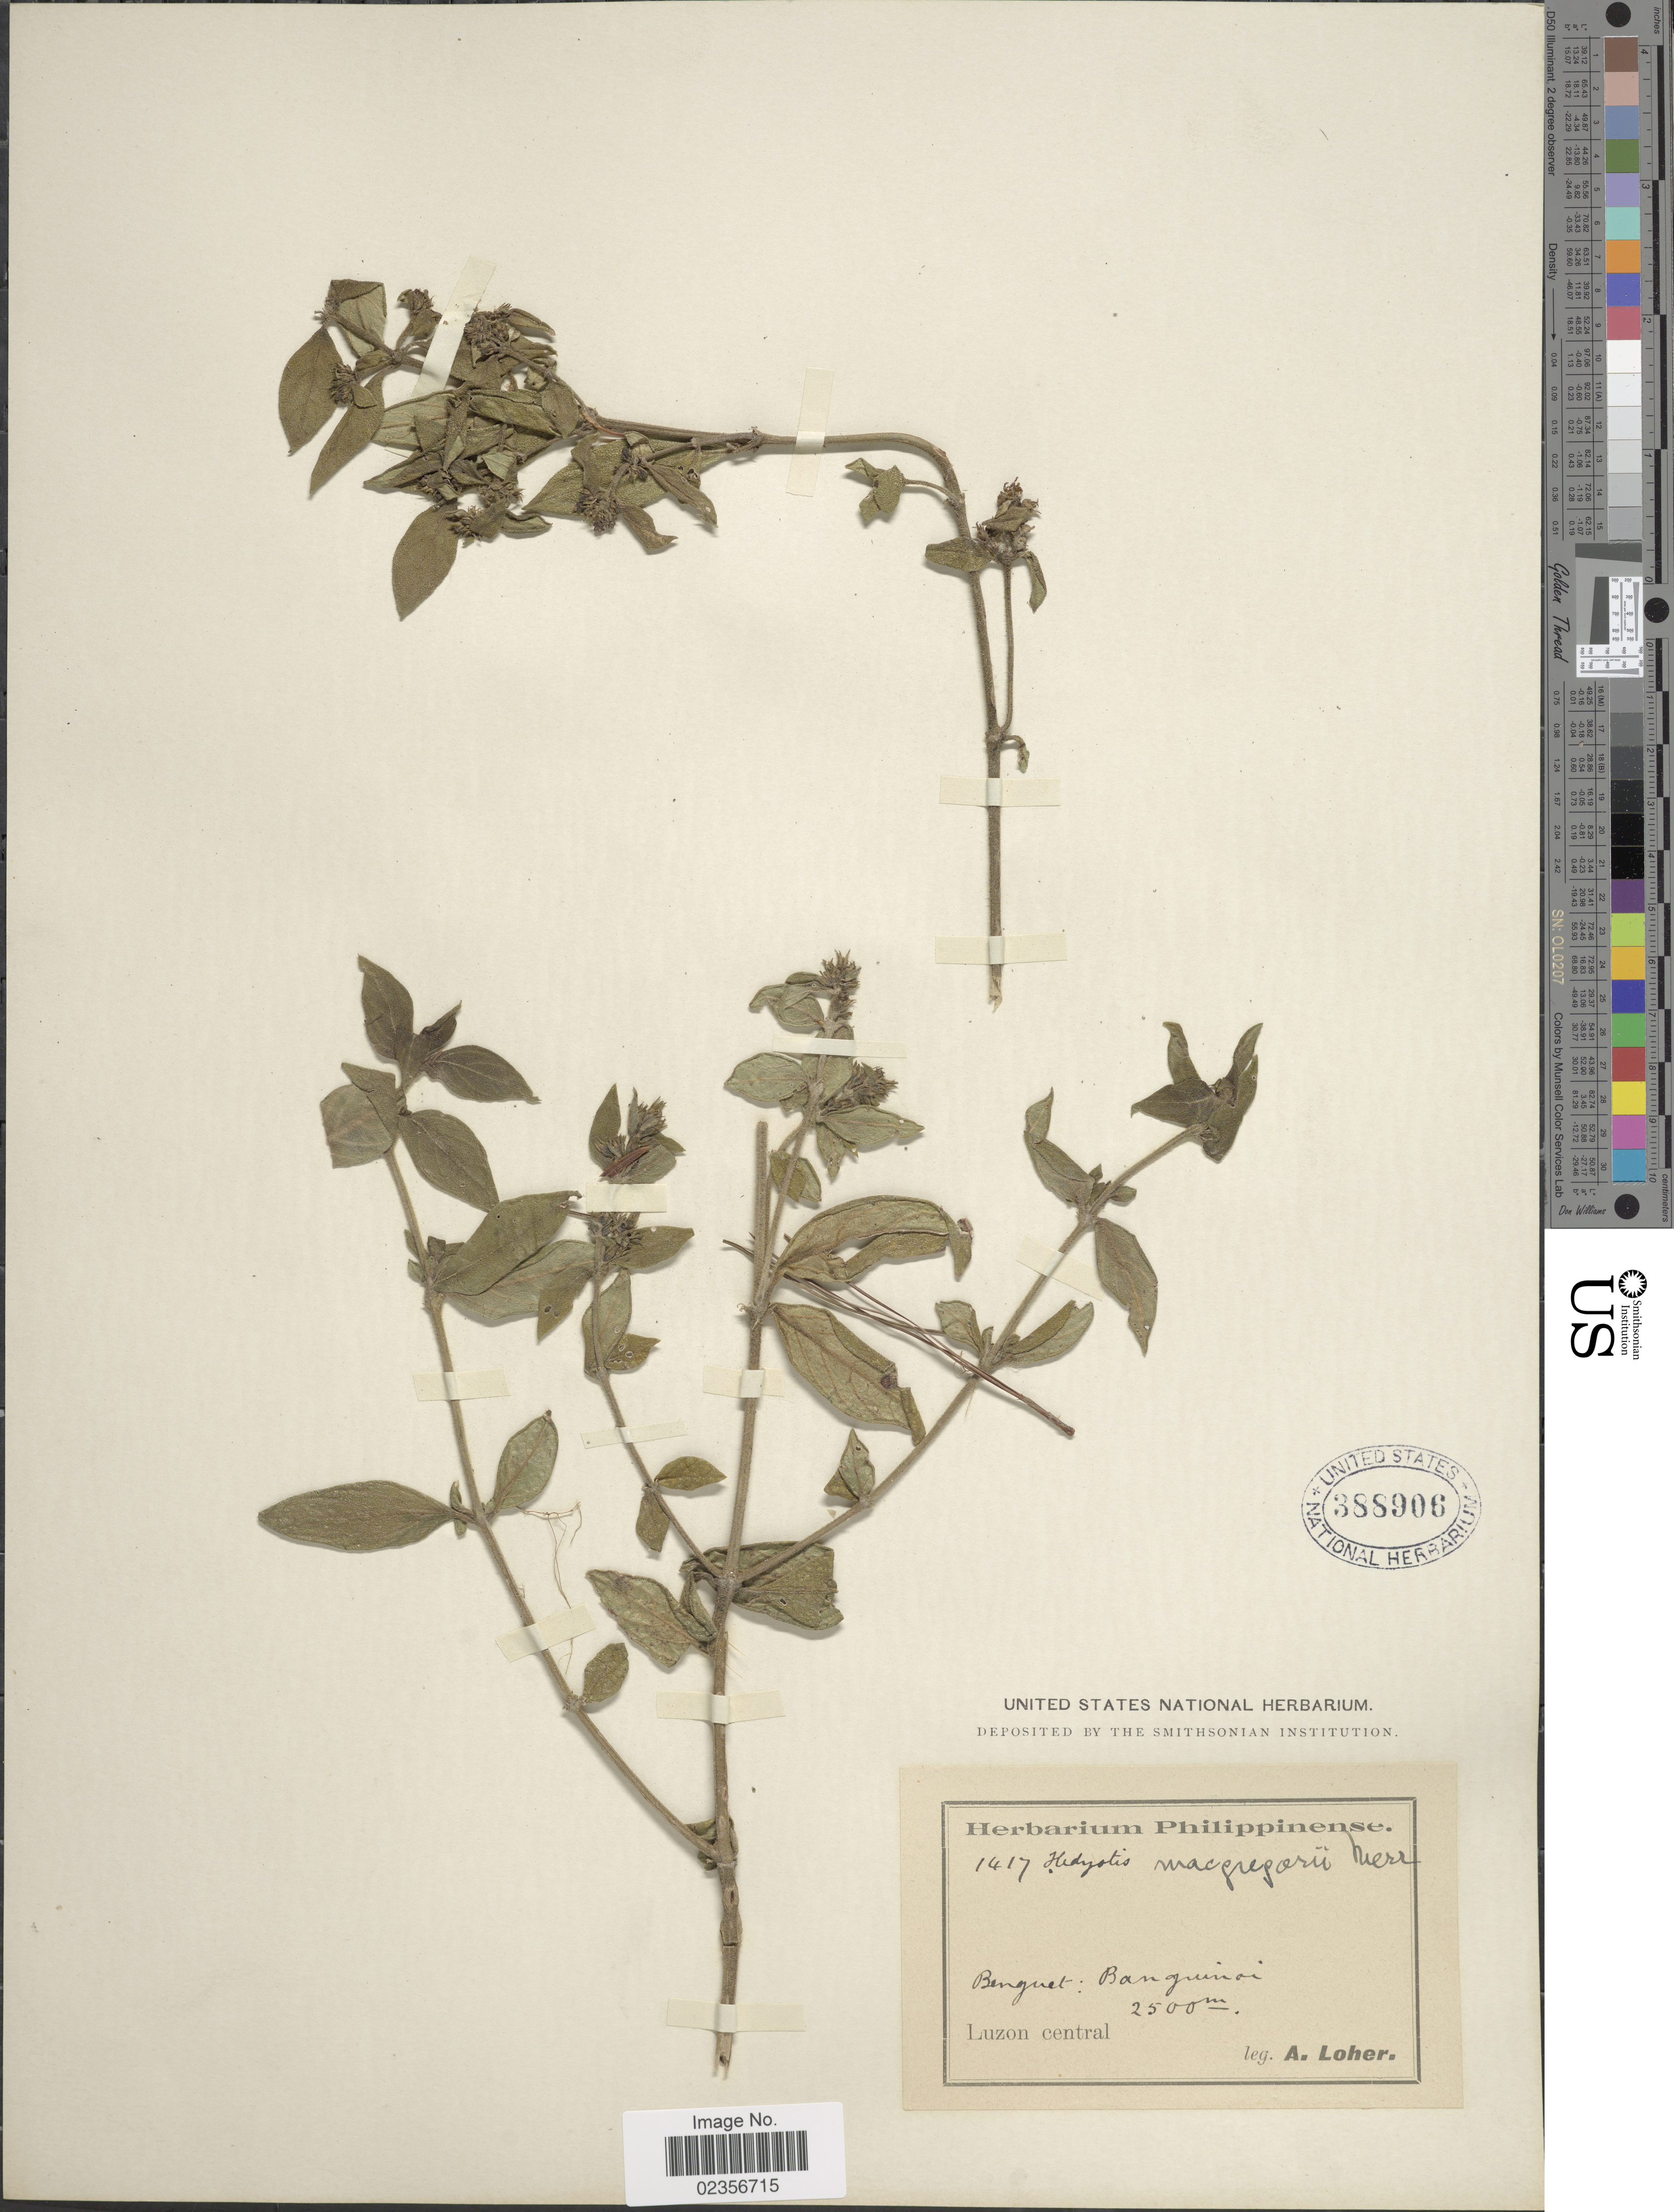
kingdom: Plantae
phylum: Tracheophyta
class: Magnoliopsida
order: Gentianales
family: Rubiaceae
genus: Hedyotis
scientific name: Hedyotis macgregorii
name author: Merr.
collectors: A. Loher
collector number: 1417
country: Philippines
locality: Benguet: Banguinoi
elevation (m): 2500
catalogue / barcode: US 388906